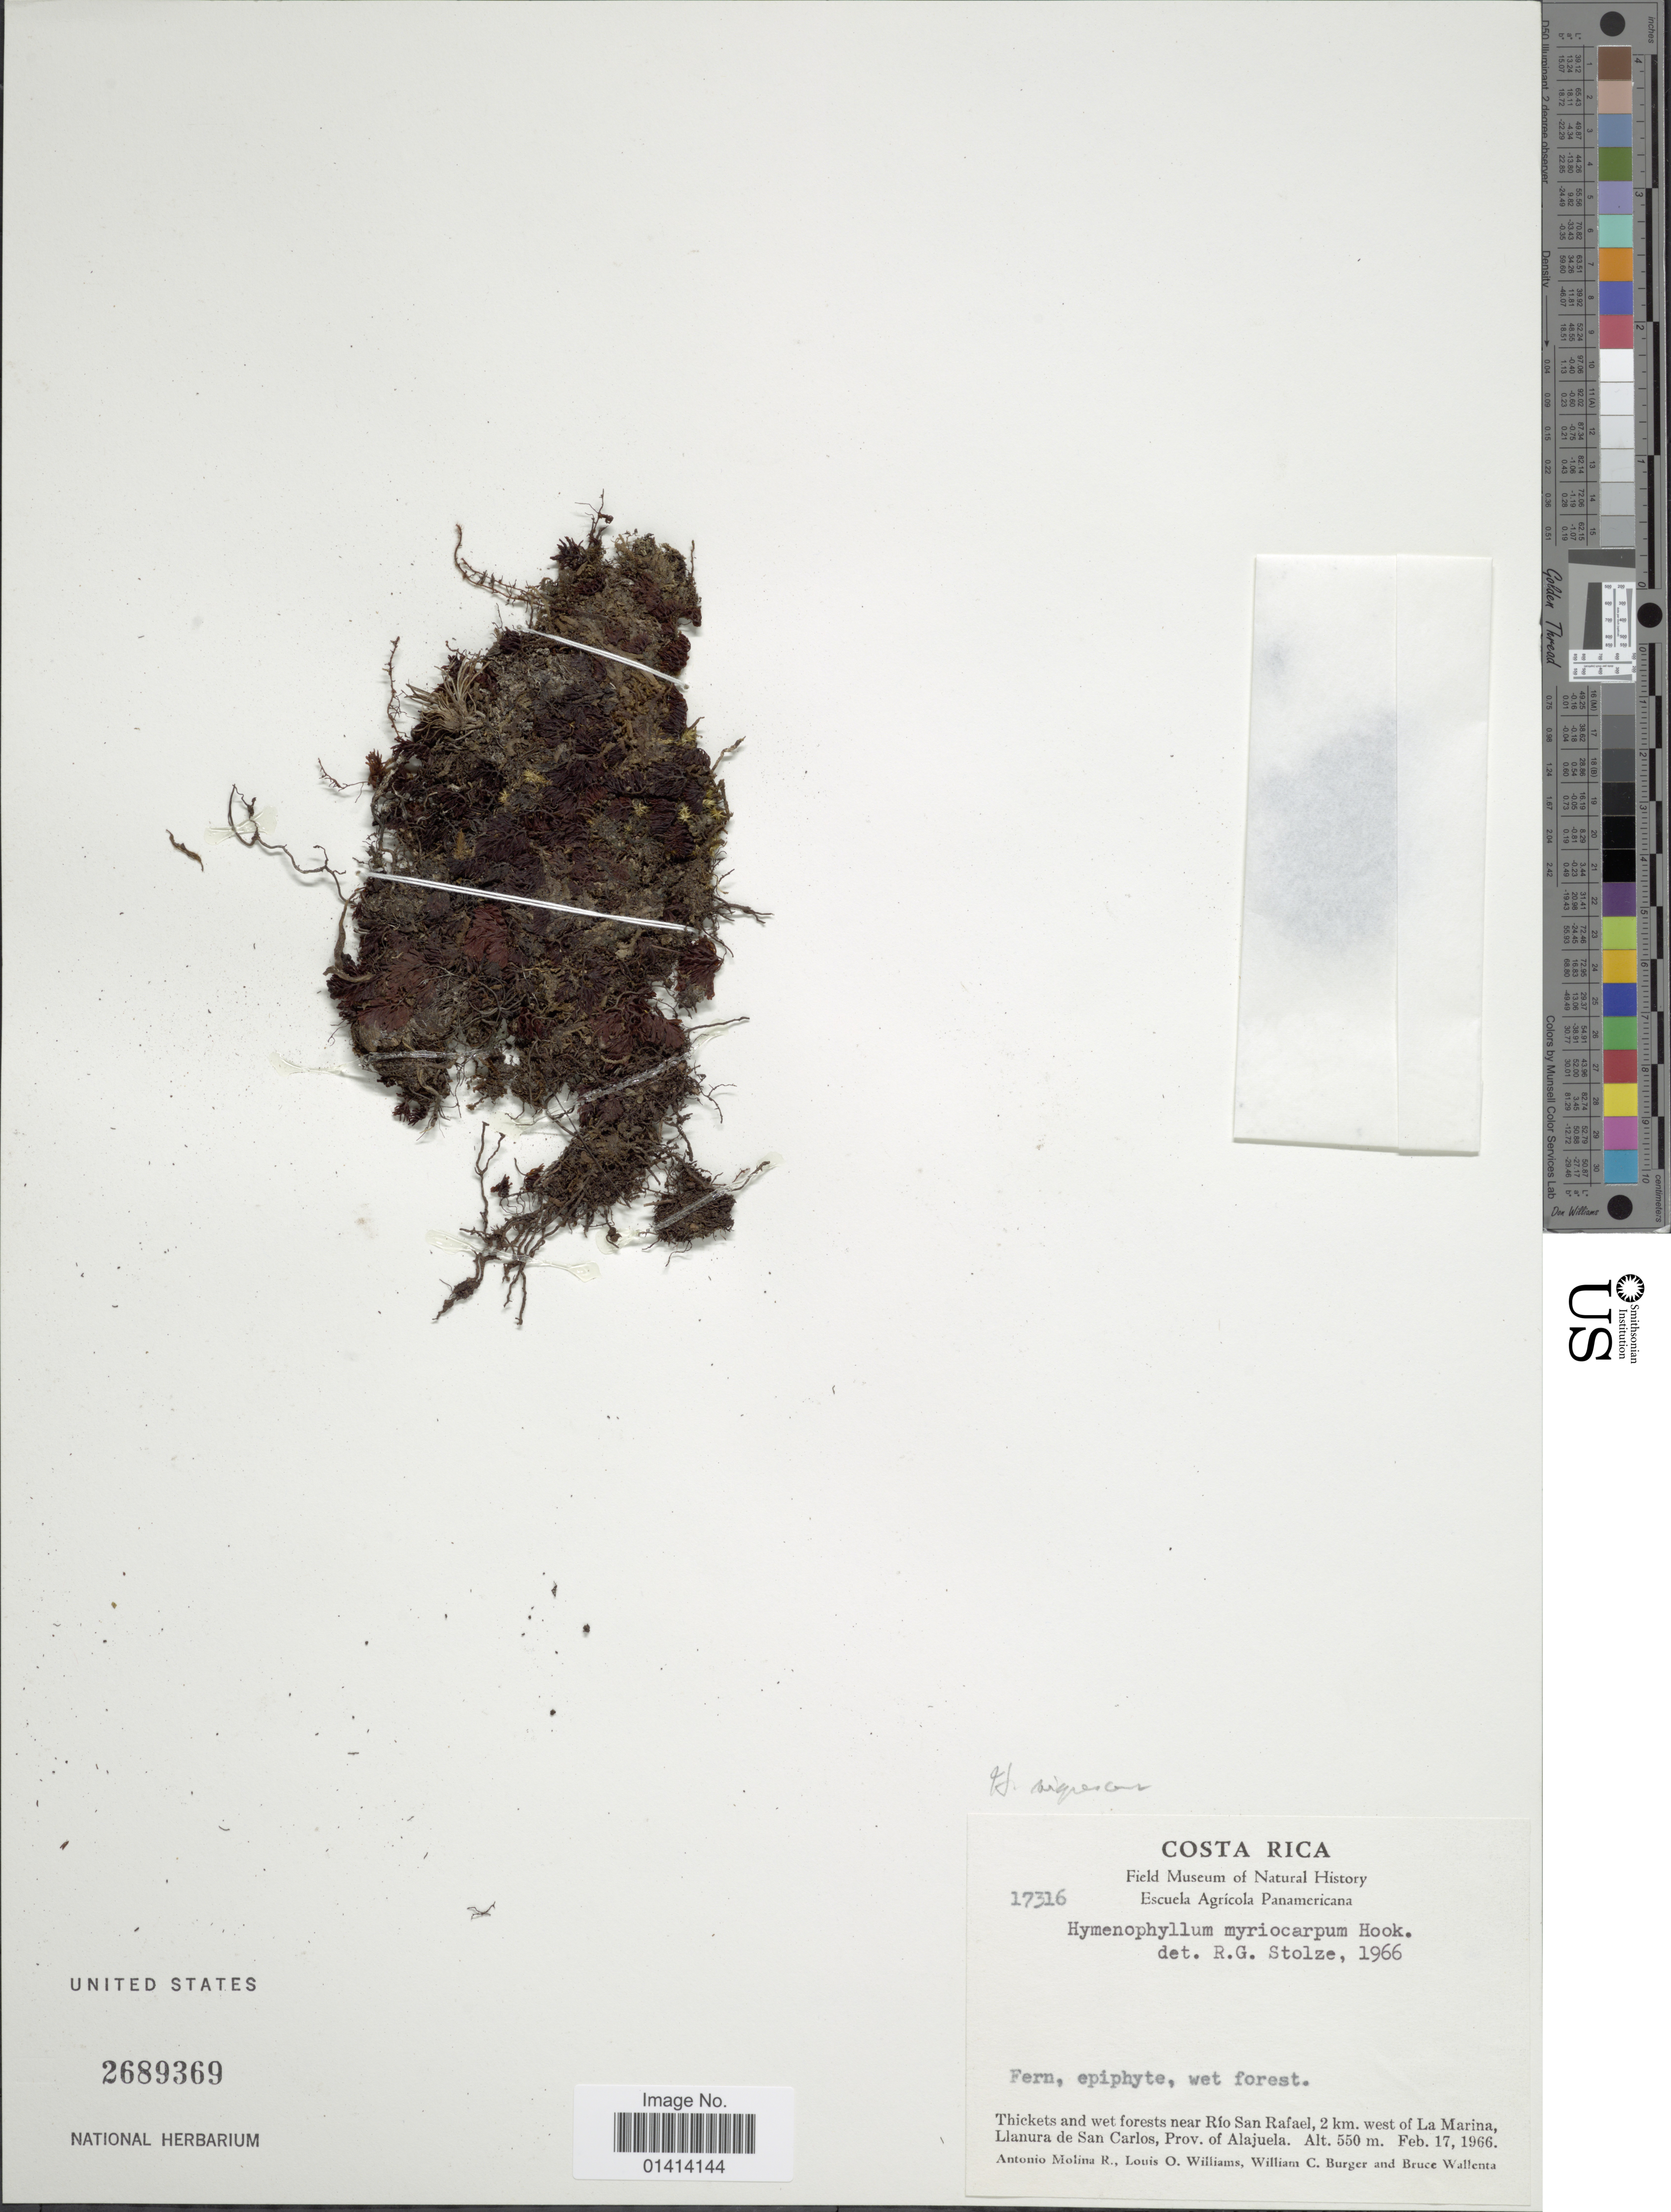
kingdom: Plantae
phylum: Tracheophyta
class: Polypodiopsida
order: Hymenophyllales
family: Hymenophyllaceae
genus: Hymenophyllum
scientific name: Hymenophyllum myriocarpum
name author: Hook.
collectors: A. Molina R., L. O. Williams, W. Burger & B. Wallenta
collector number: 17316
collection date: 1966-02-17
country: Costa Rica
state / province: Alajuela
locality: Thickets and wet forest near Río San Rafael, 2 km west of La Marina, Llanura de San Carlos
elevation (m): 550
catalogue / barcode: US 2689369